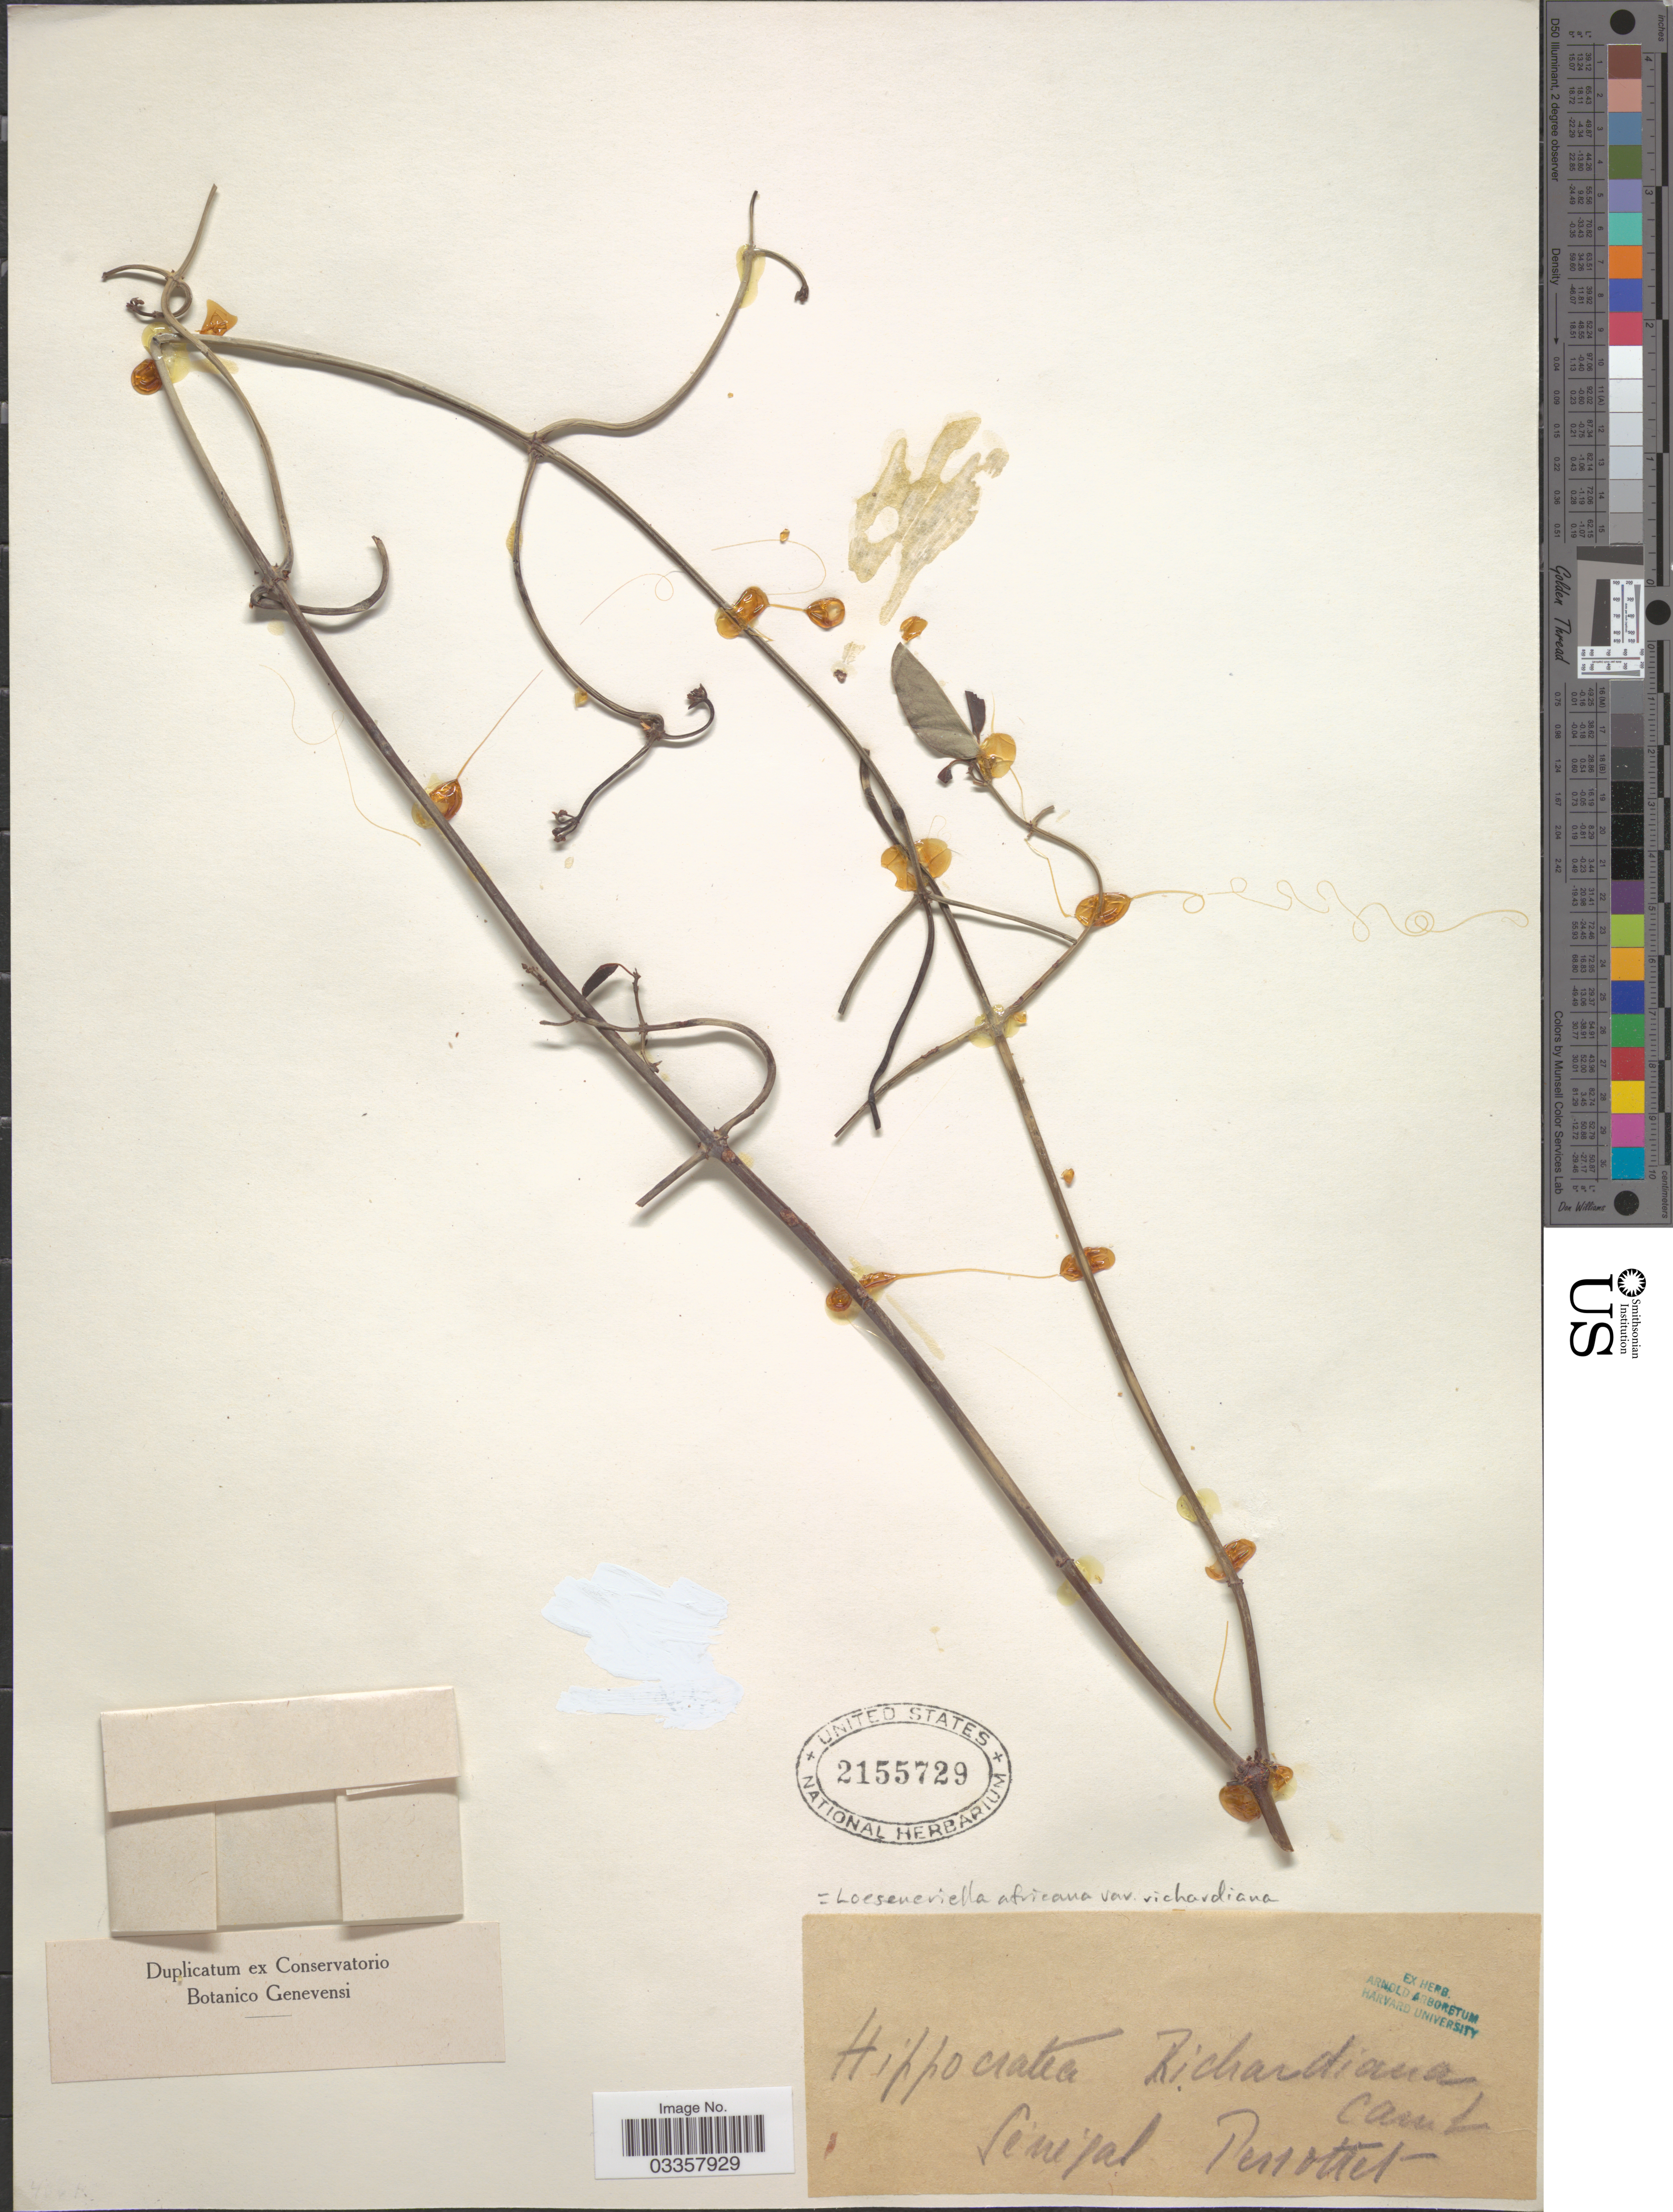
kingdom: Plantae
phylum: Tracheophyta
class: Magnoliopsida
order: Celastrales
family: Celastraceae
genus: Loeseneriella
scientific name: Loeseneriella africana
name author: (Willd.) R. Wilczek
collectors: Perrottet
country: Senegal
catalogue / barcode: US 2155729